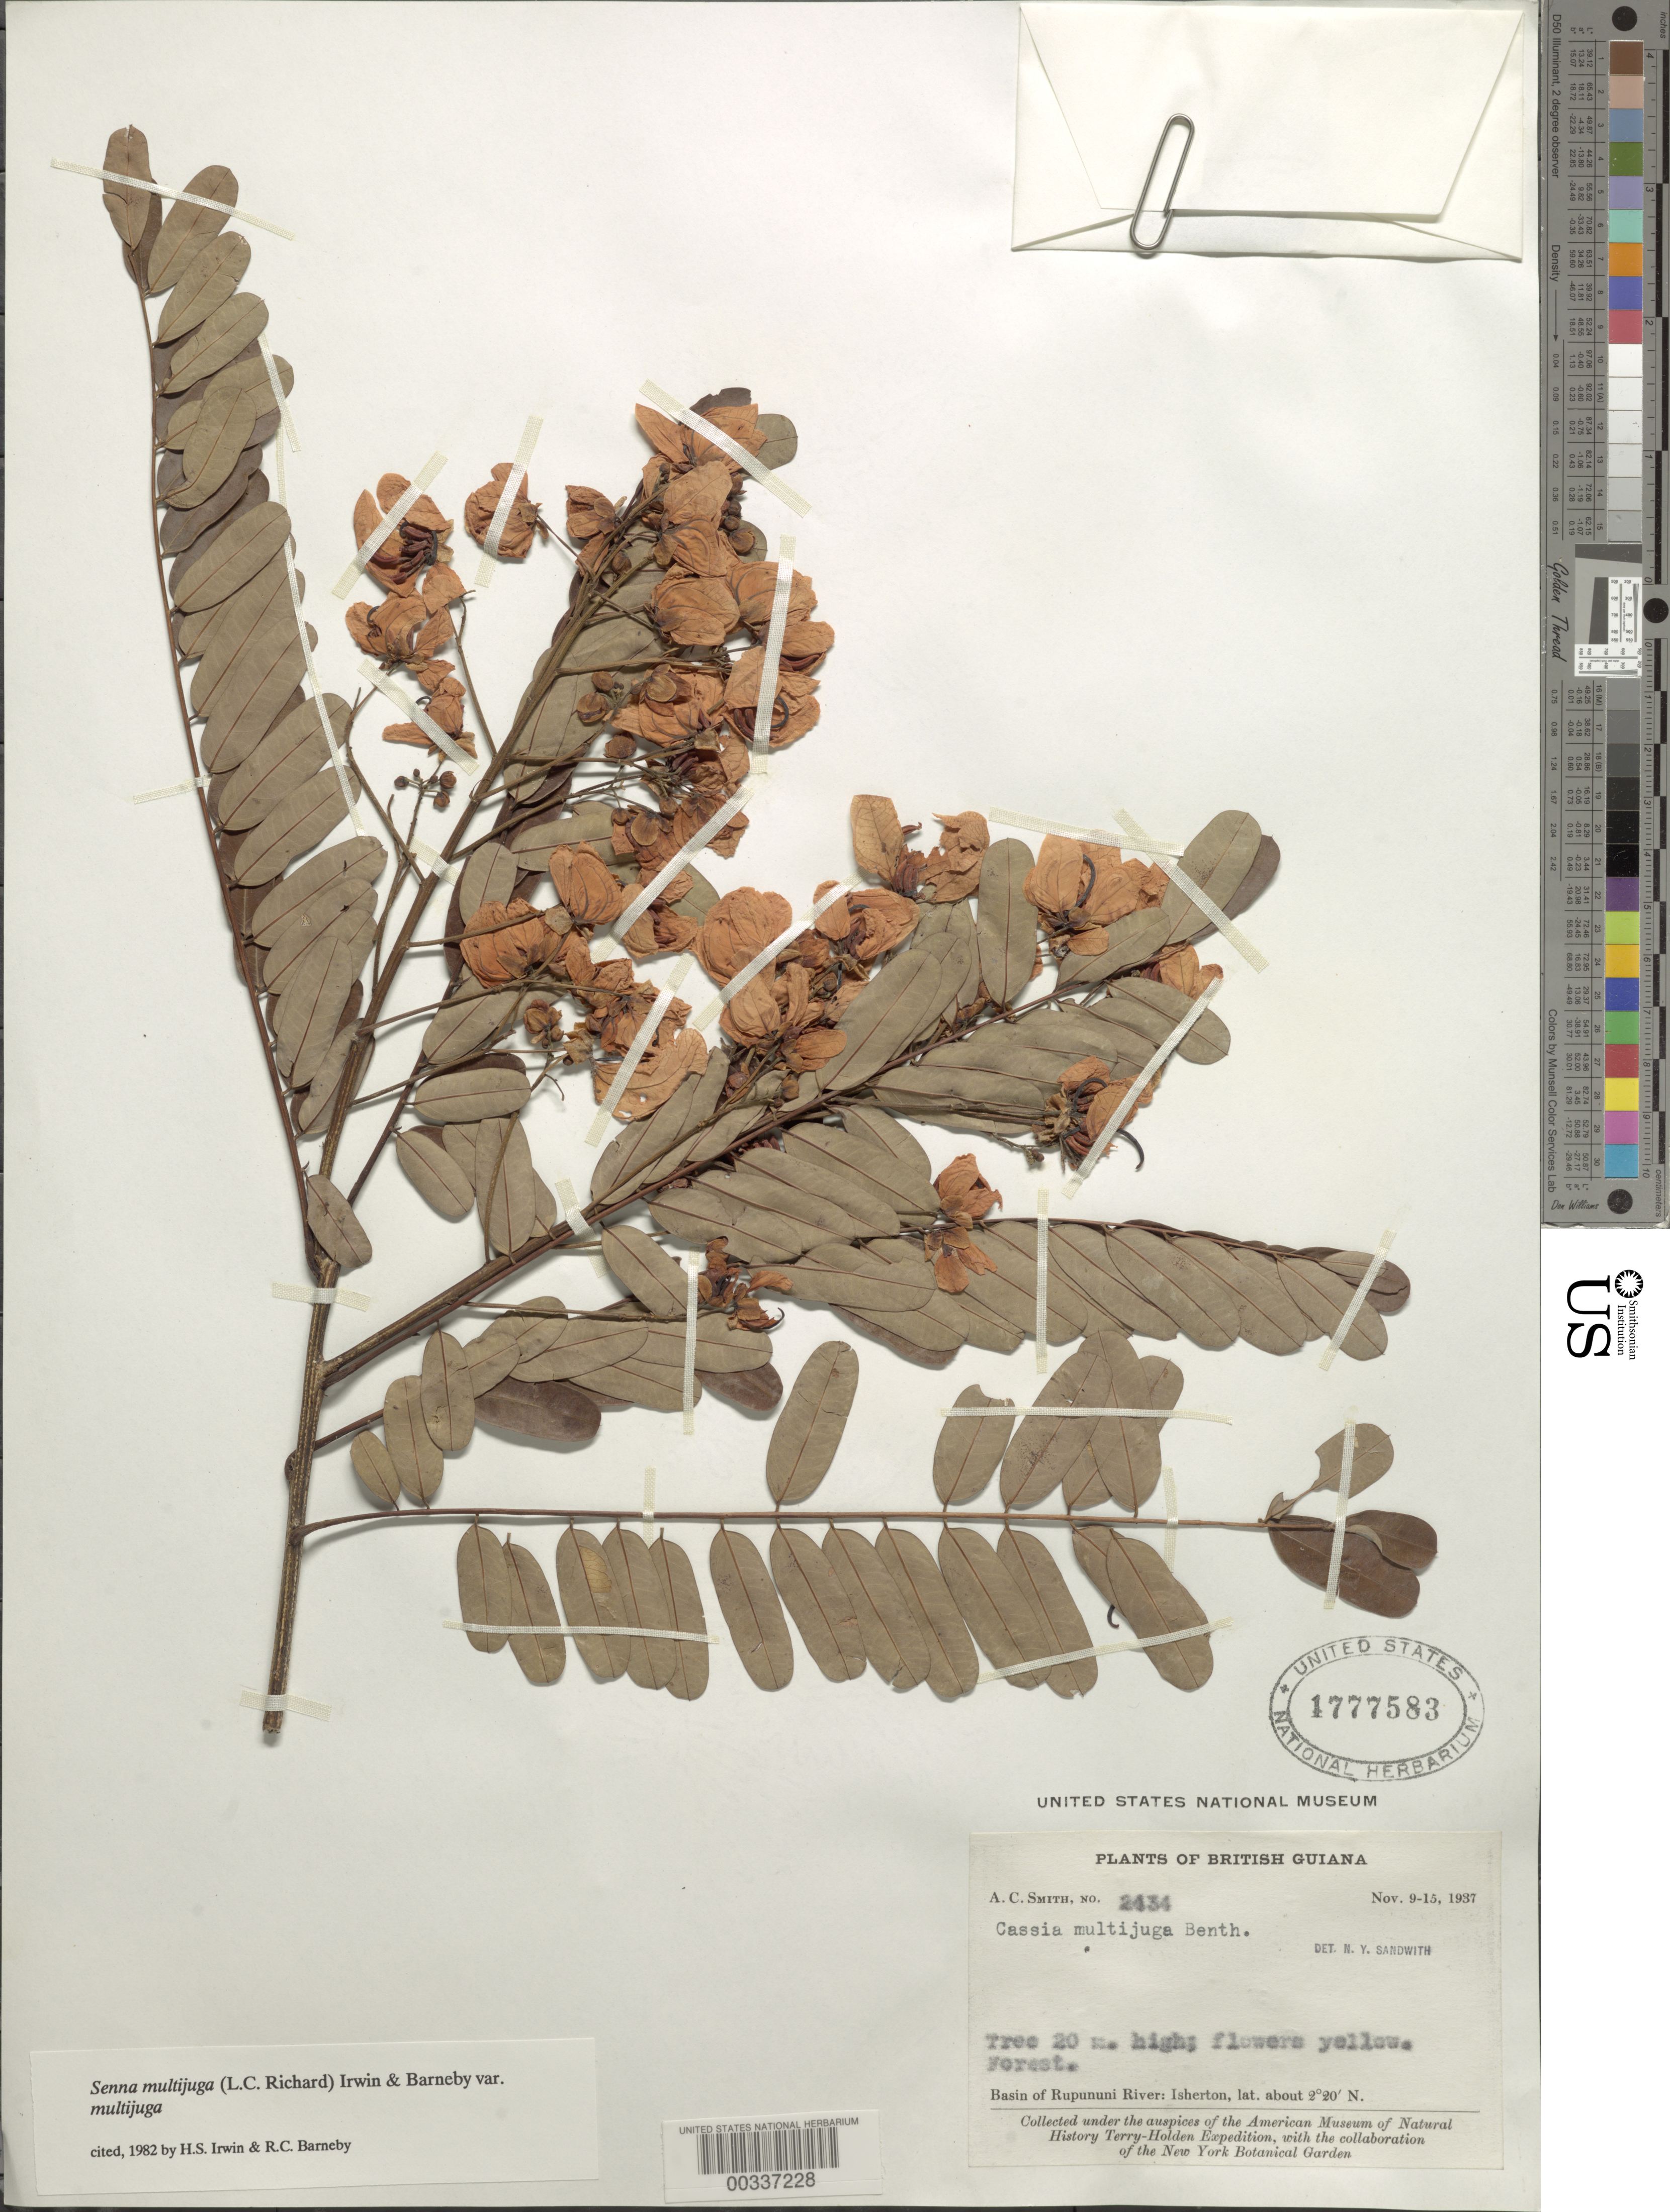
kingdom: Plantae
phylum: Tracheophyta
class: Magnoliopsida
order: Fabales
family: Fabaceae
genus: Senna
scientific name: Senna multijuga var. multijuga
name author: (Rich.) H.S. Irwin & Barneby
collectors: A. C. Smith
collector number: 2434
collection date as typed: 09 Nov 1937 to 15 Nov 1937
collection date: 1937-11-09/1937-11-15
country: Guyana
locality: Basin of rupununi river; isherton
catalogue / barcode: US 1777583